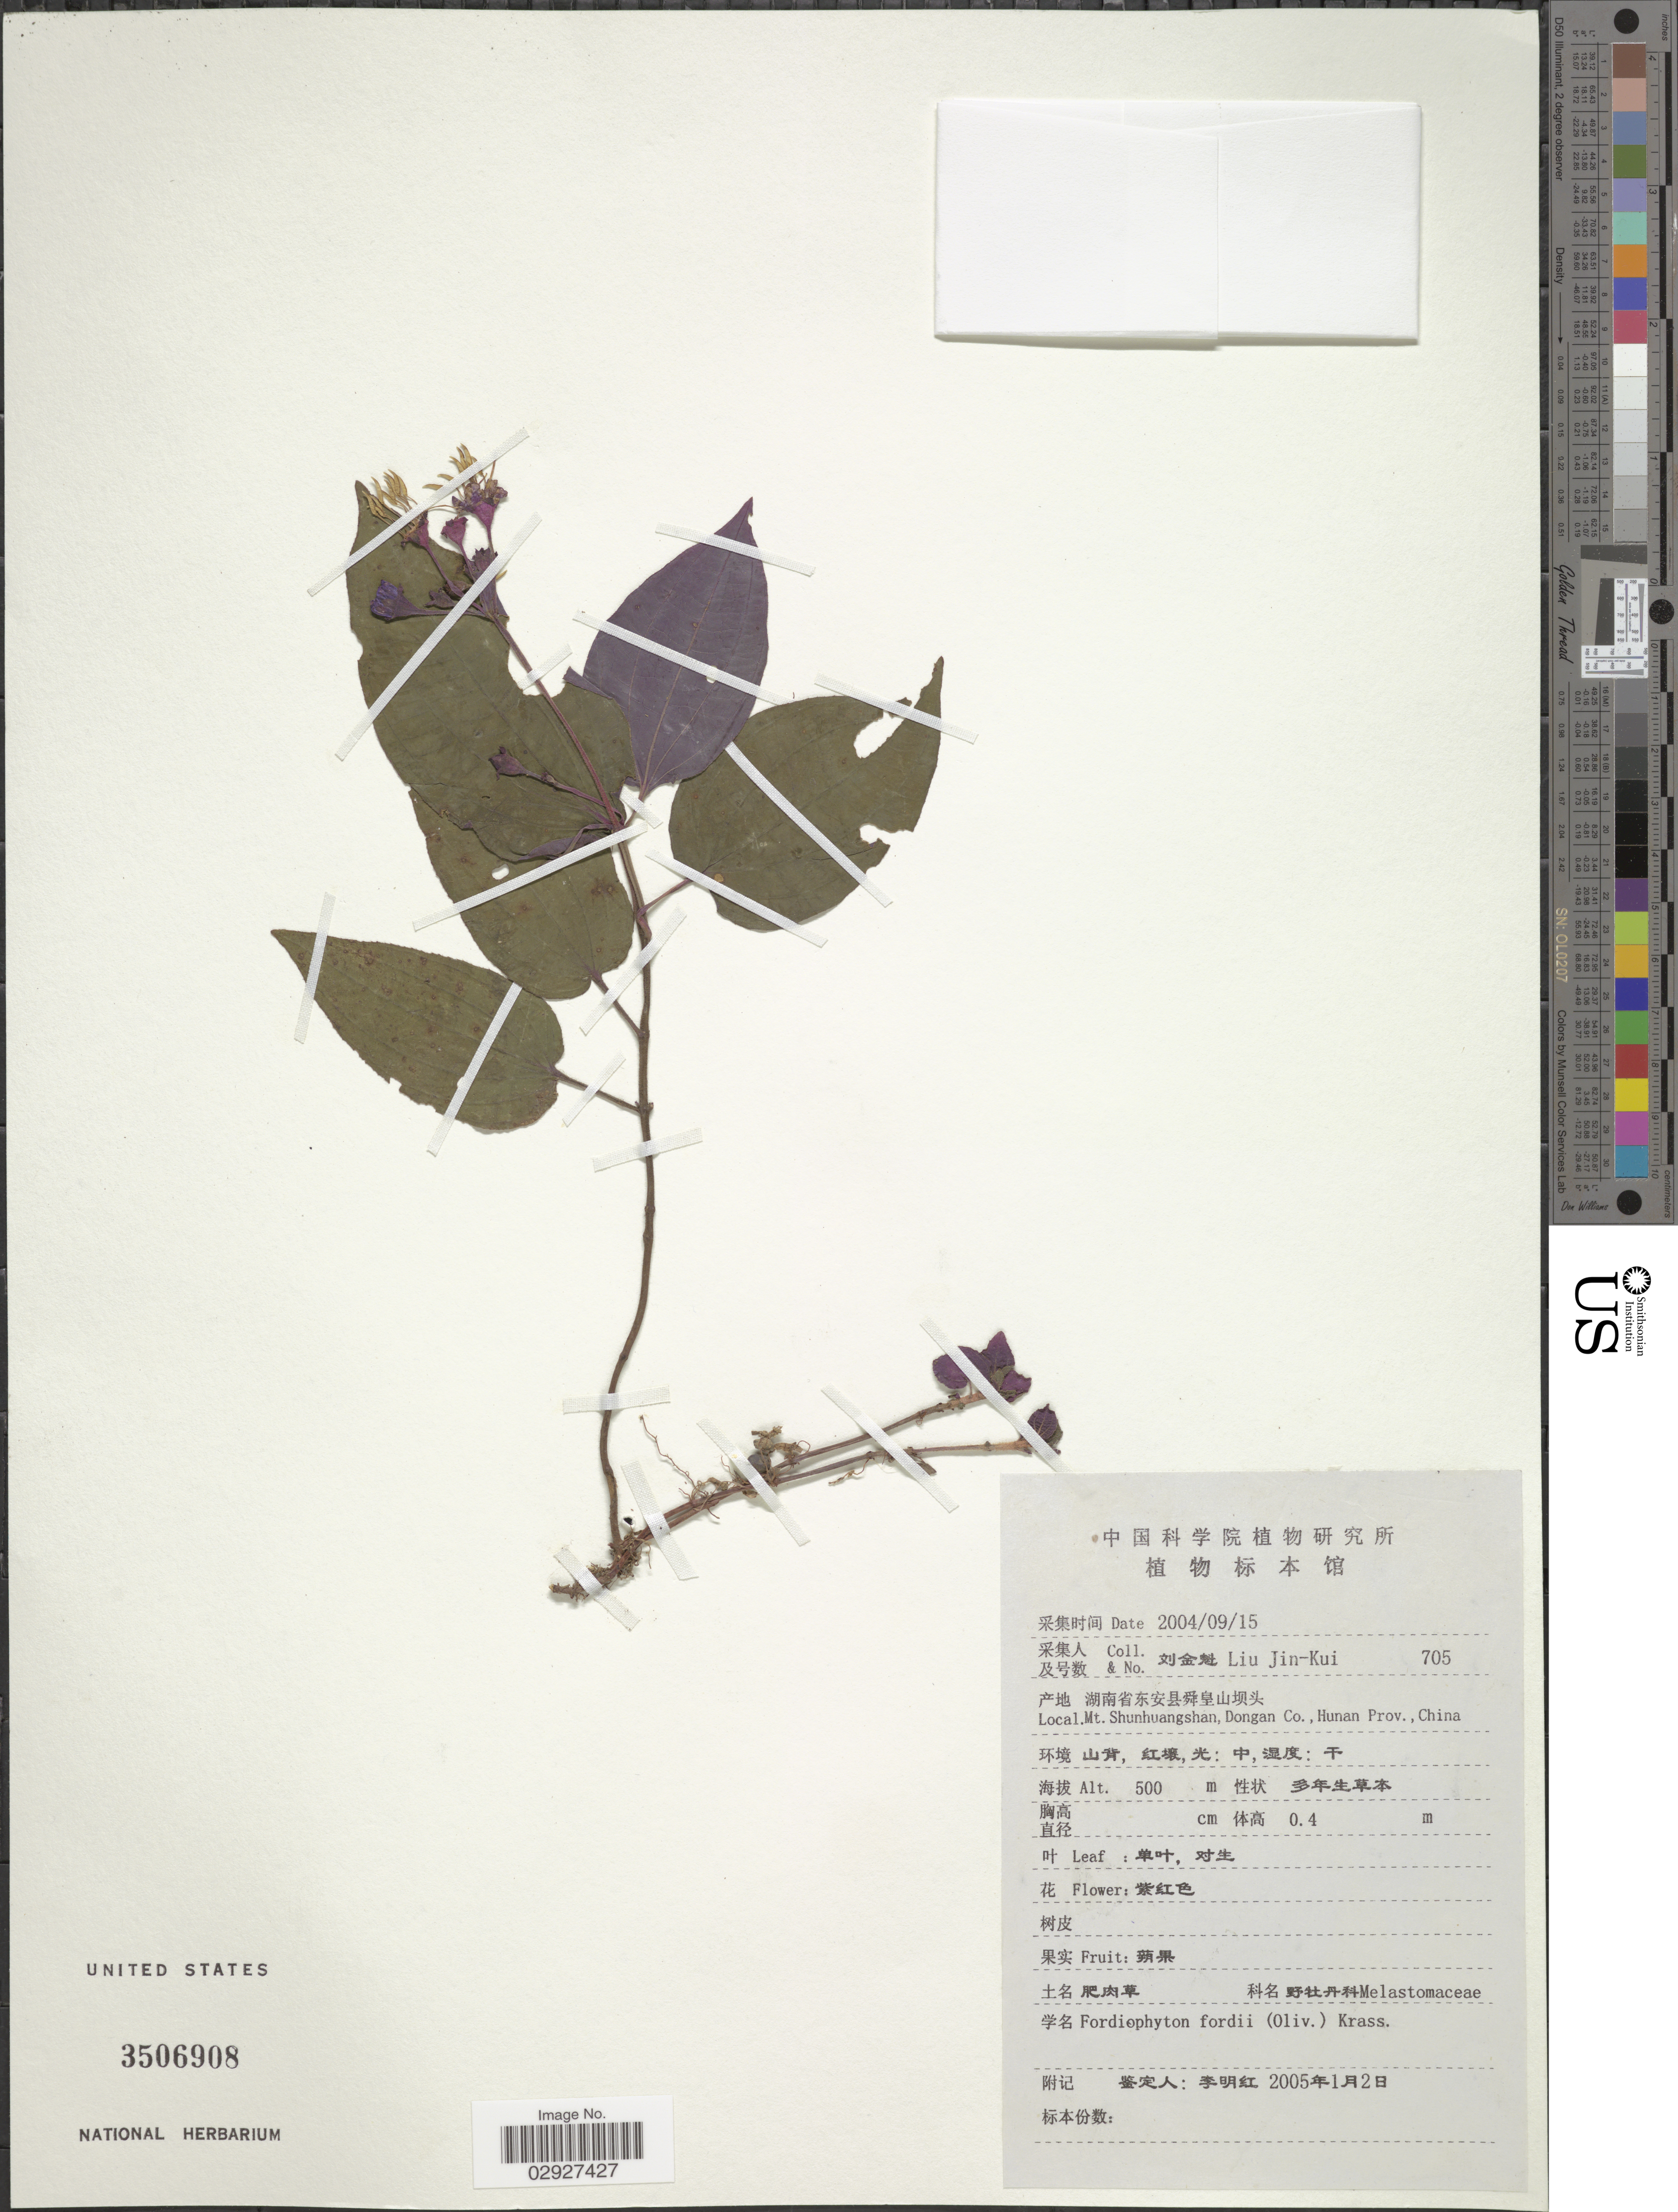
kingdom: Plantae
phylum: Tracheophyta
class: Magnoliopsida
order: Myrtales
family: Melastomataceae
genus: Fordiophyton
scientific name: Fordiophyton fordii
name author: (Oliv.) Krasser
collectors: Liu Jin-Kui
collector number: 705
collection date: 2004-09-15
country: China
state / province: Hunan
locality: Mt. Shunhuangshan, Dongan Co., Hunan Prov., China.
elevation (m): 500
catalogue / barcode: US 3506908